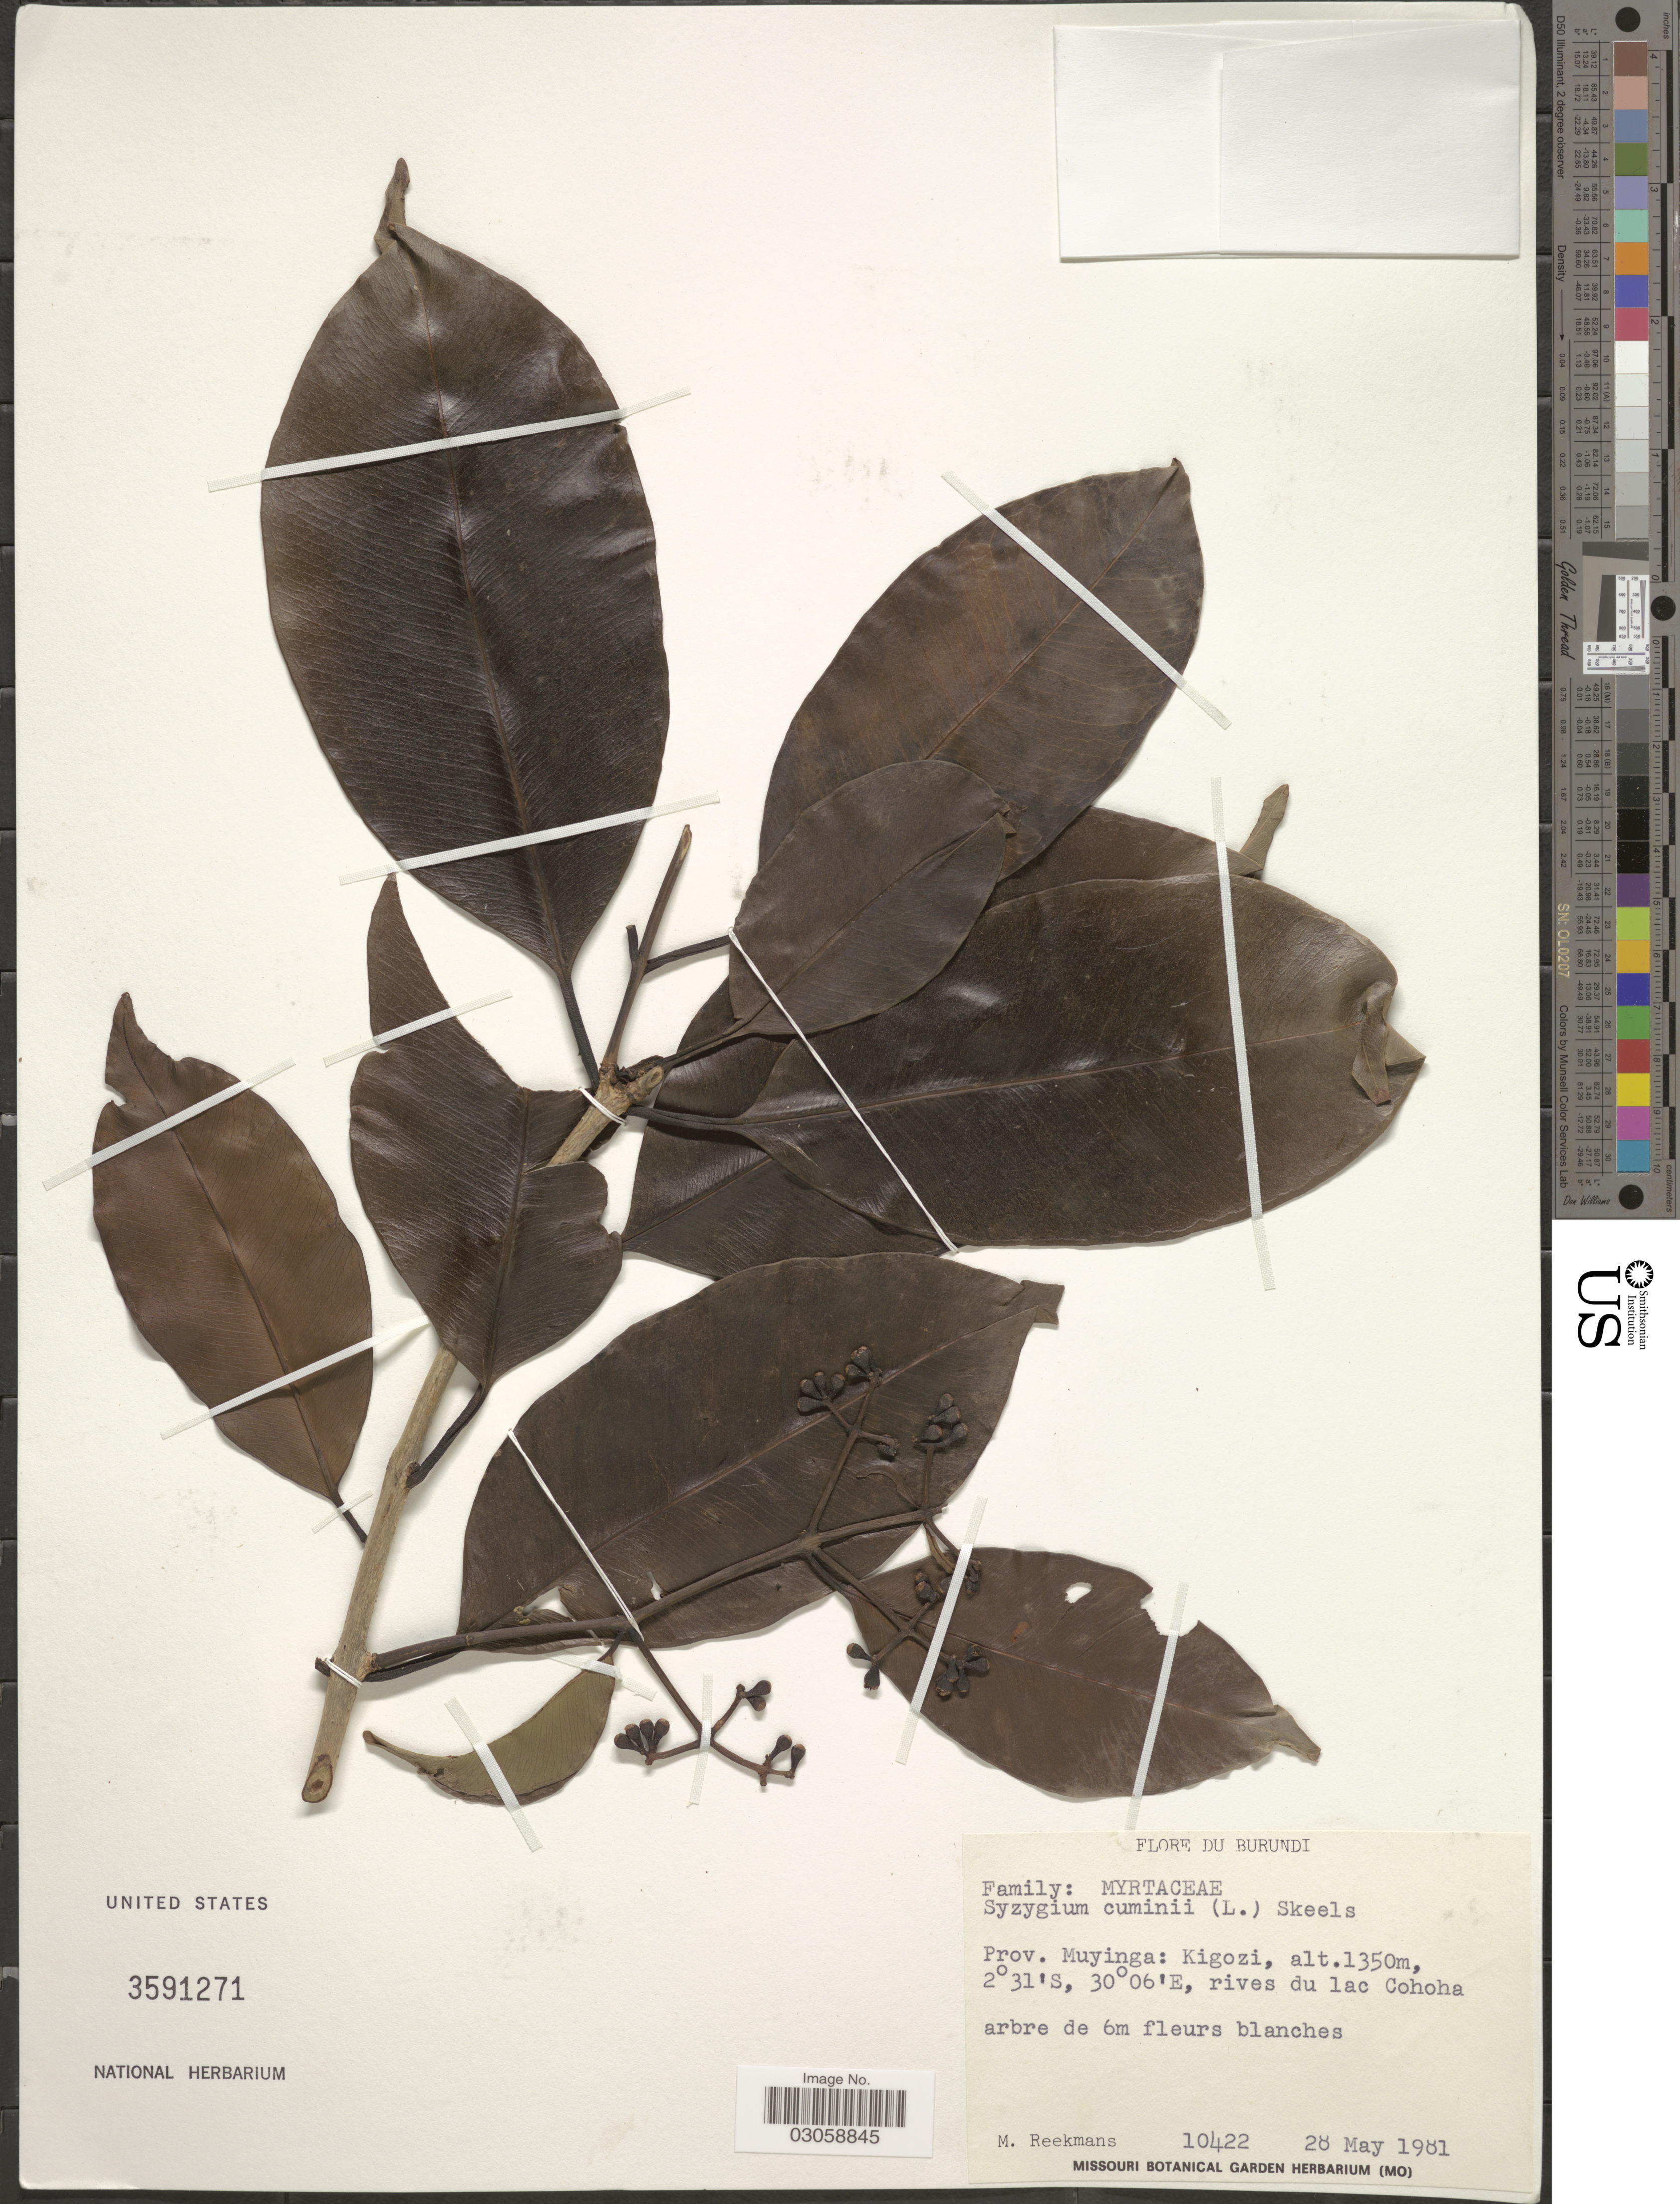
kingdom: Plantae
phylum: Tracheophyta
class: Magnoliopsida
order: Myrtales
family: Myrtaceae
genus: Syzygium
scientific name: Syzygium cumini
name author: (L.) Skeels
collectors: M. Reekmans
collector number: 10422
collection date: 1981-05-28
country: Burundi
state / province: Muyinga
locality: Prov. Muyinga: Kigozi, rive du lac Cohoha.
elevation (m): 1350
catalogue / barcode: US 3591271